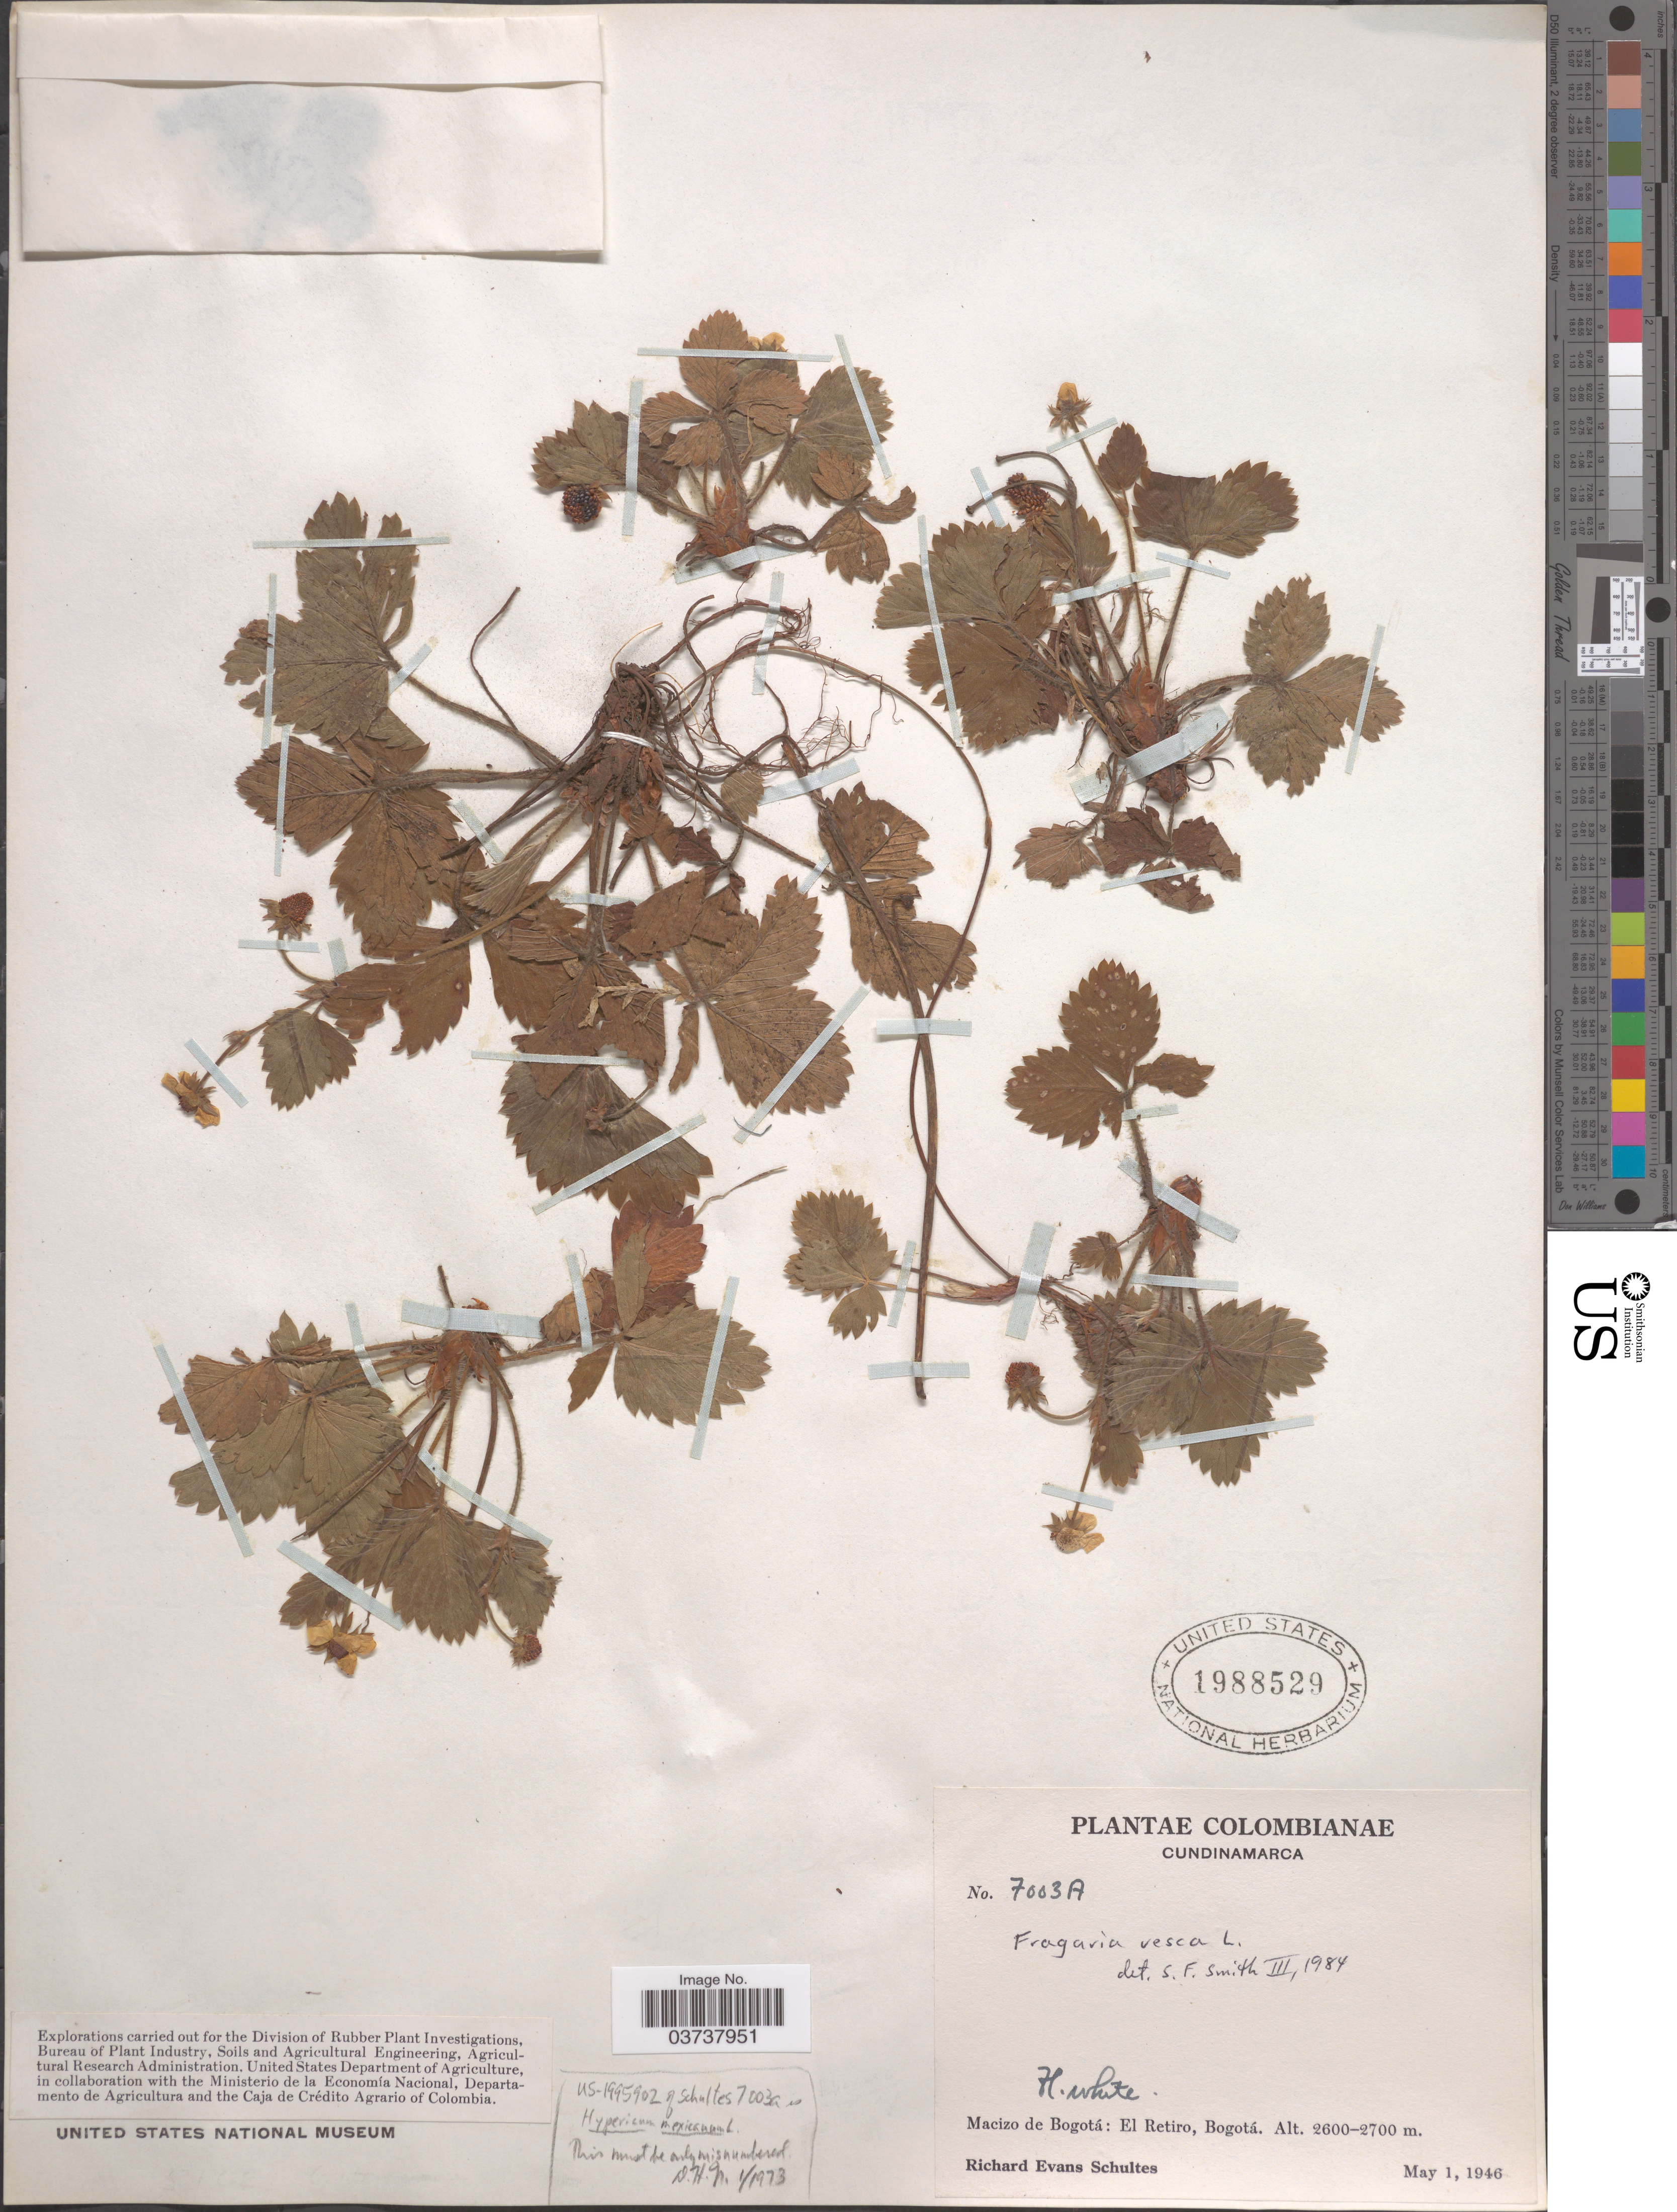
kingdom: Plantae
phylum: Tracheophyta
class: Magnoliopsida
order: Rosales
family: Rosaceae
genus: Fragaria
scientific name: Fragaria vesca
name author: L.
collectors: R. E. Schultes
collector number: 7003A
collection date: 1946-05-01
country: Colombia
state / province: Cundinamarca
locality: Macizo de Bogotá: El Retiro, Bogotá.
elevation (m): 2600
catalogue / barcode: US 1988529